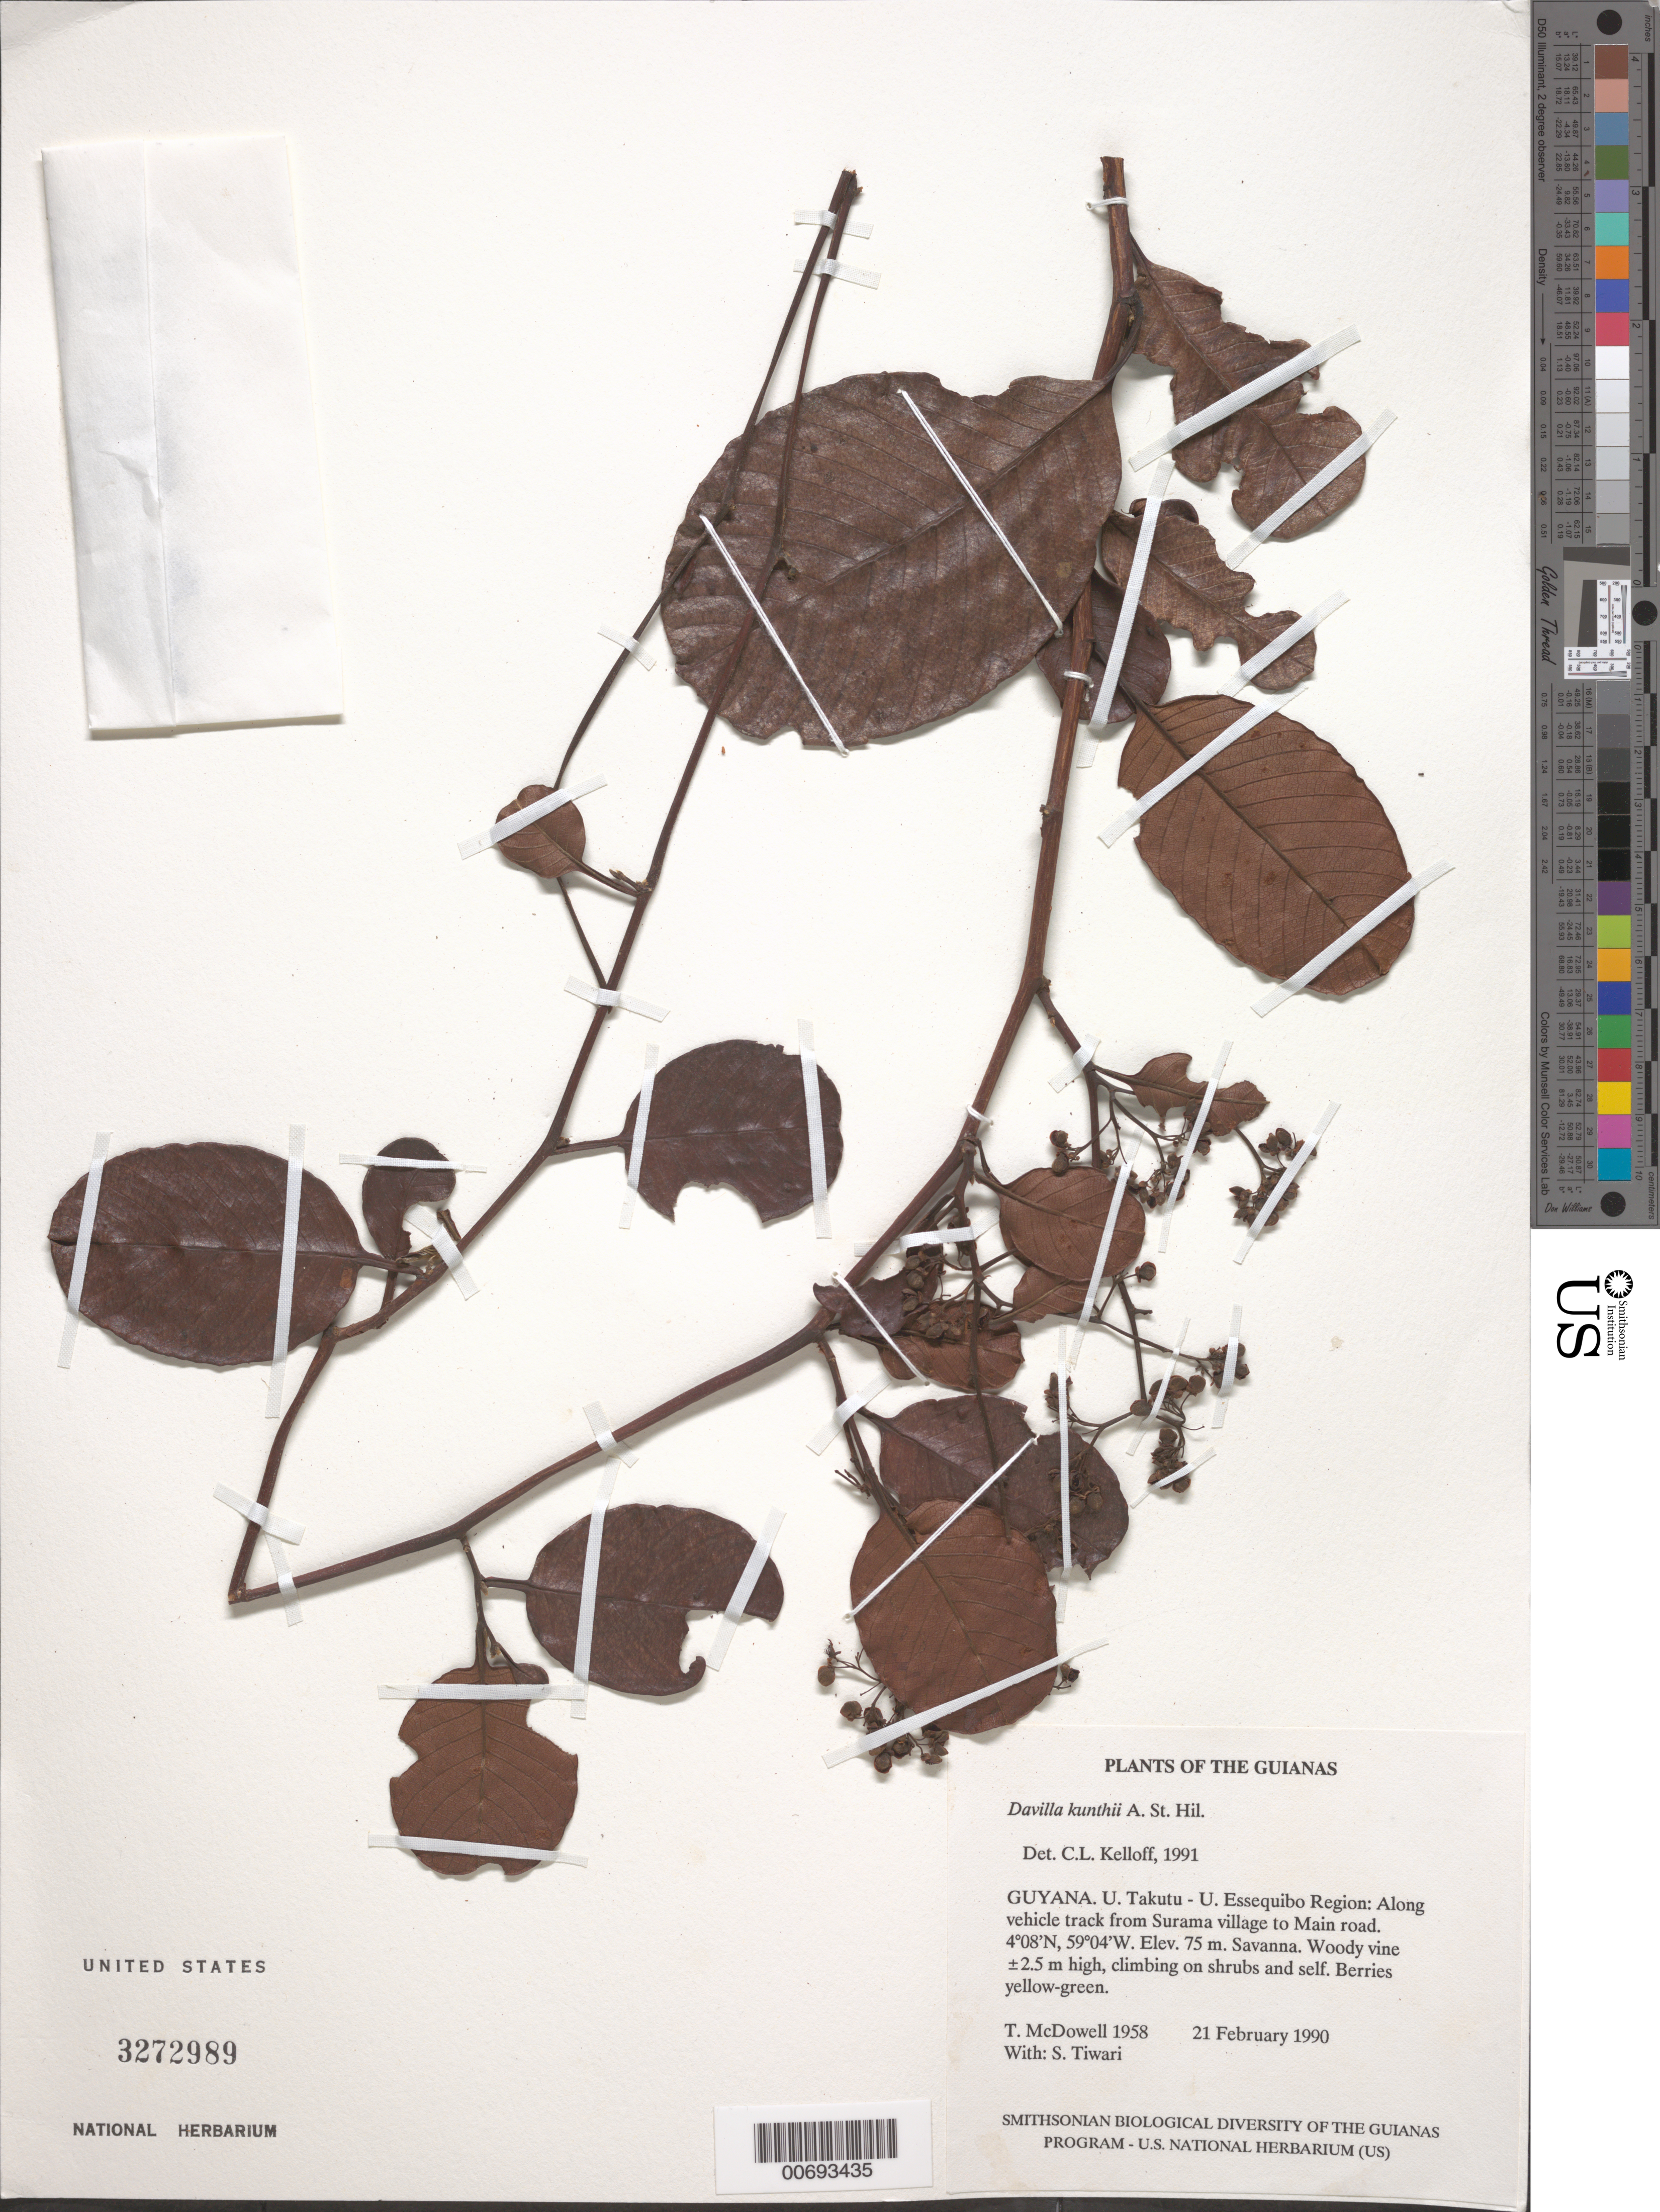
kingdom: Plantae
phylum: Tracheophyta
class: Magnoliopsida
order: Dilleniales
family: Dilleniaceae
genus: Davilla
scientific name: Davilla kunthii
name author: A. St.-Hil.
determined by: Kelloff, Carol L., (US), Smithsonian Institution - National Museum of Natural History (UNITED STATES)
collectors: T. McDowell & S. Tiwari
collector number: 1958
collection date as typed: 21 February 1990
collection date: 1990-02-21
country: Guyana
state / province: U. Takutu-U. Essequibo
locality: Along vehicle track from Surama Village to Main road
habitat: Savanna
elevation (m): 75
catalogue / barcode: US 3272989